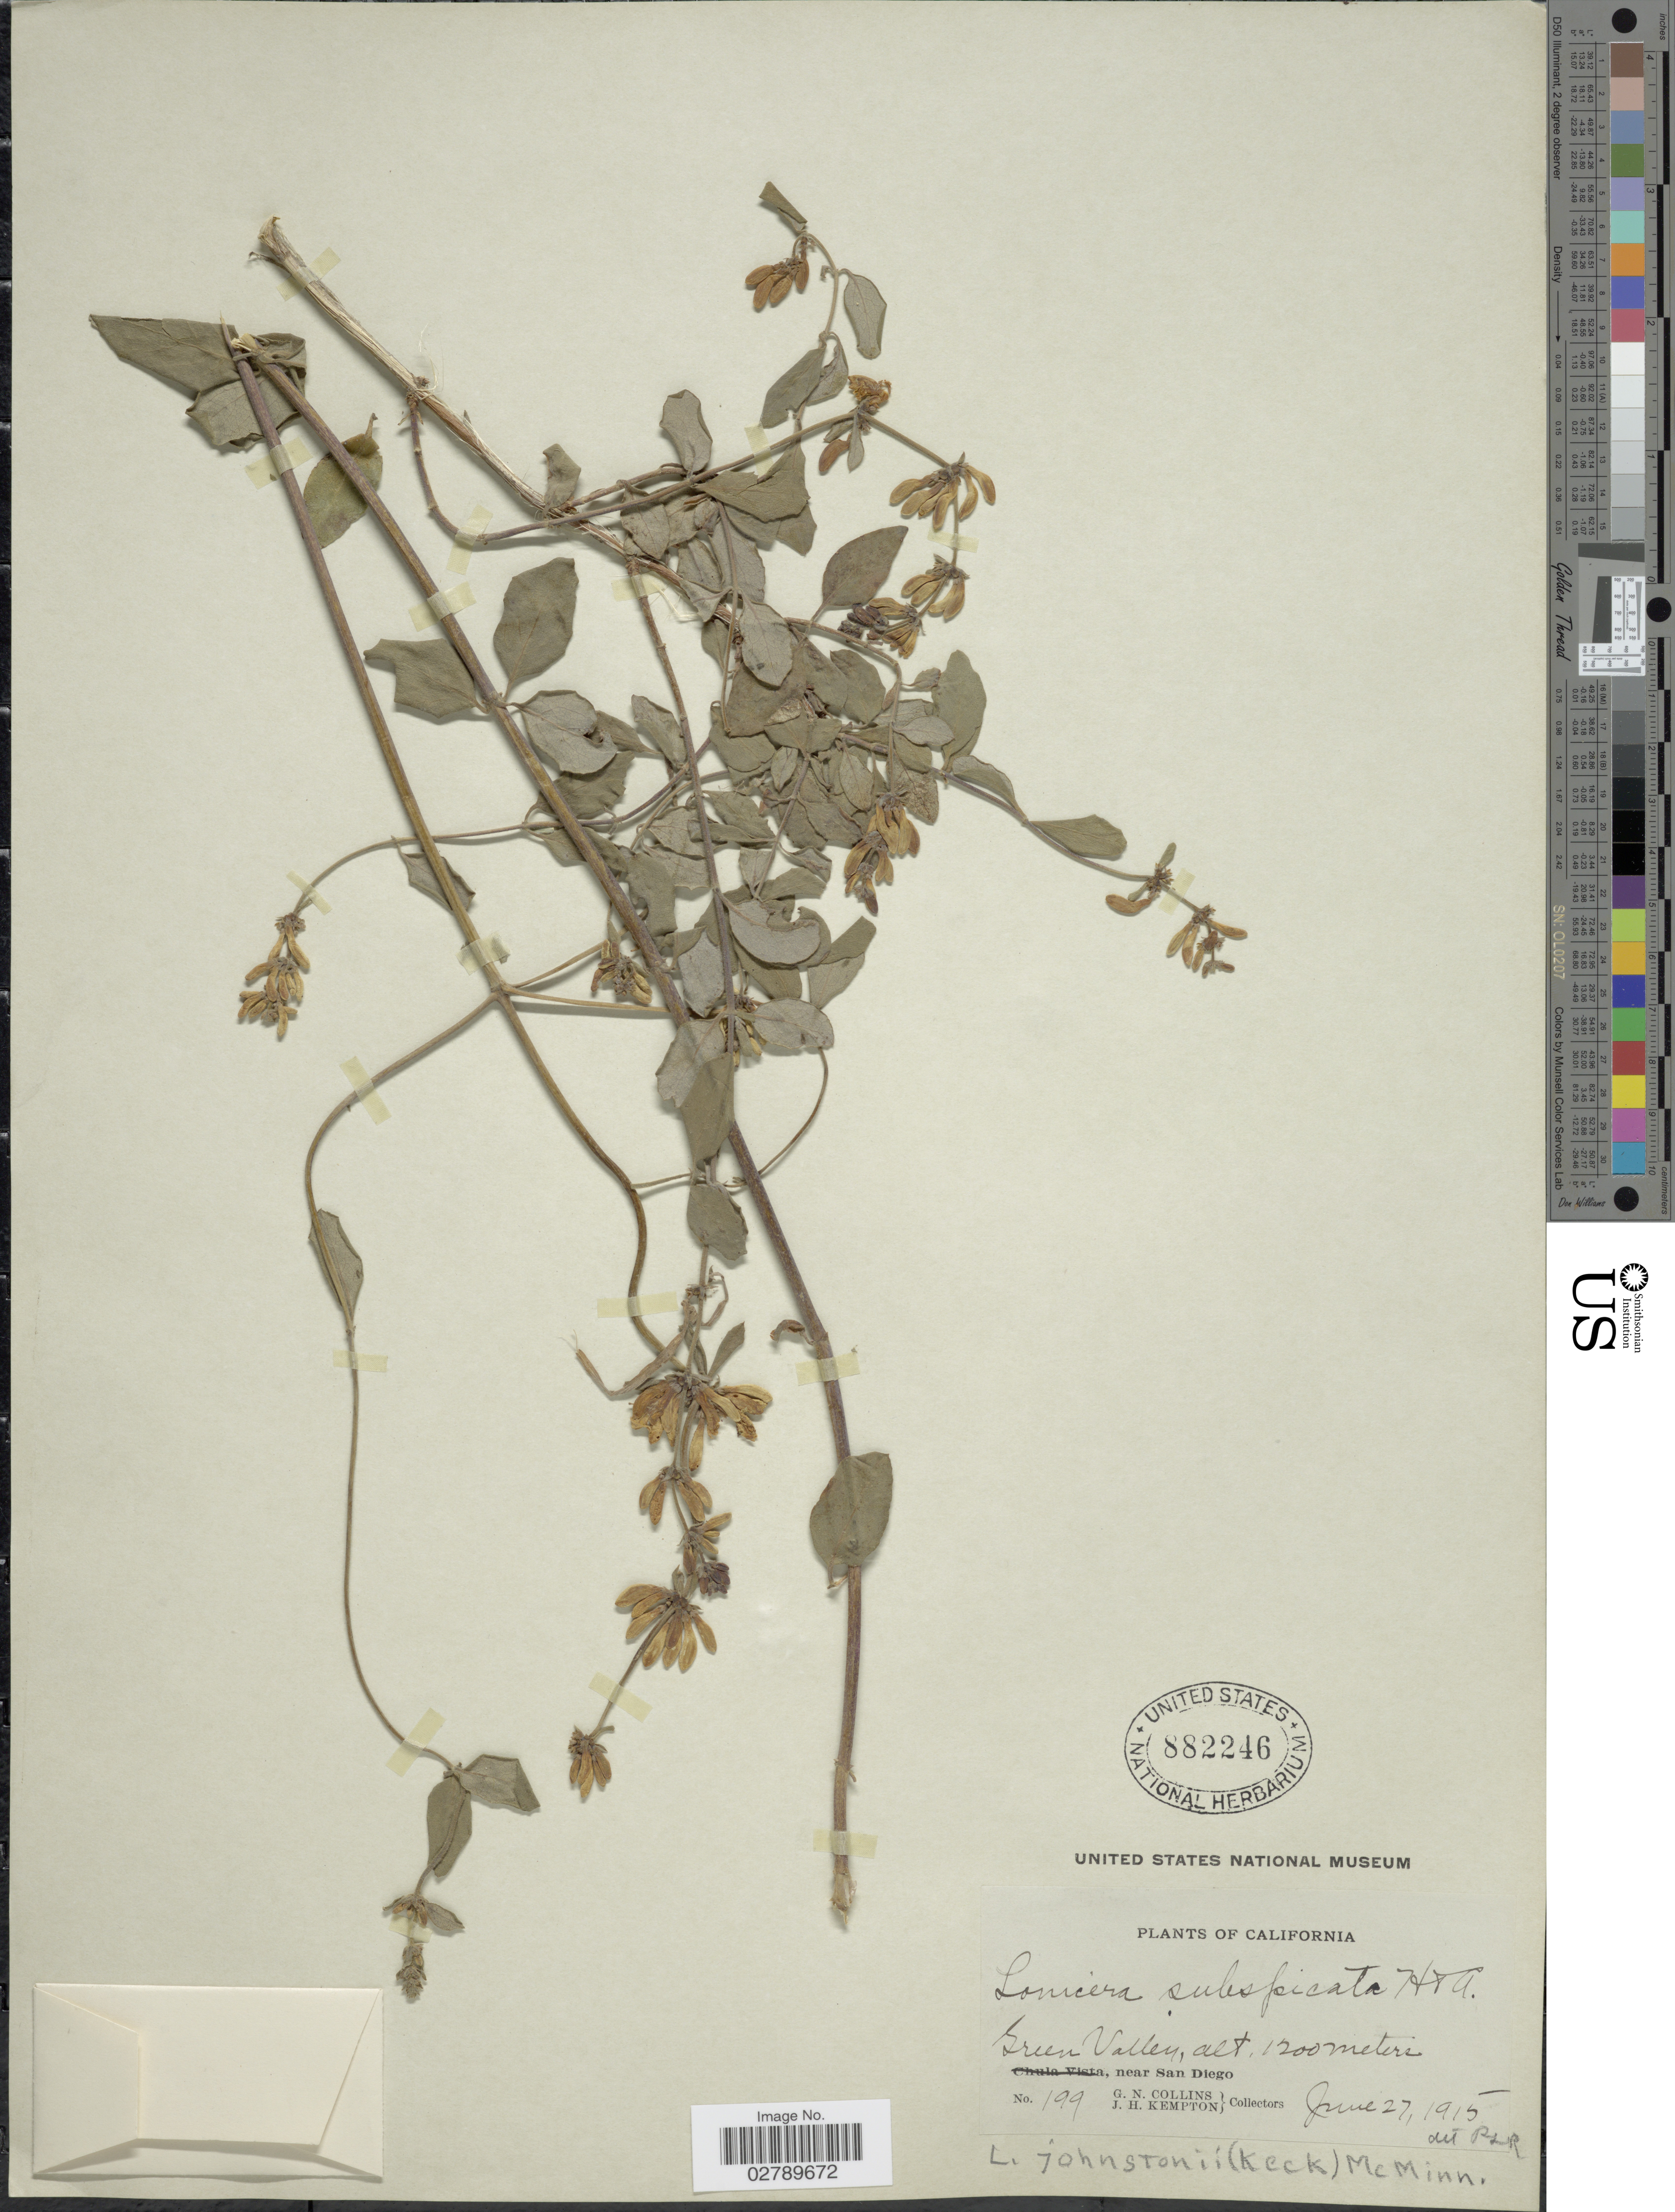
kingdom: Plantae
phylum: Tracheophyta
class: Magnoliopsida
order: Dipsacales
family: Caprifoliaceae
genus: Lonicera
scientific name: Lonicera johnstonii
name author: (D.D. Keck) McMinn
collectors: G. Collins & J. H. Kempton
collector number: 199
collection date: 1915-06-27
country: United States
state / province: California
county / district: San Diego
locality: Green Valley, near San Diego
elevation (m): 1200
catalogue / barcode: US 882246